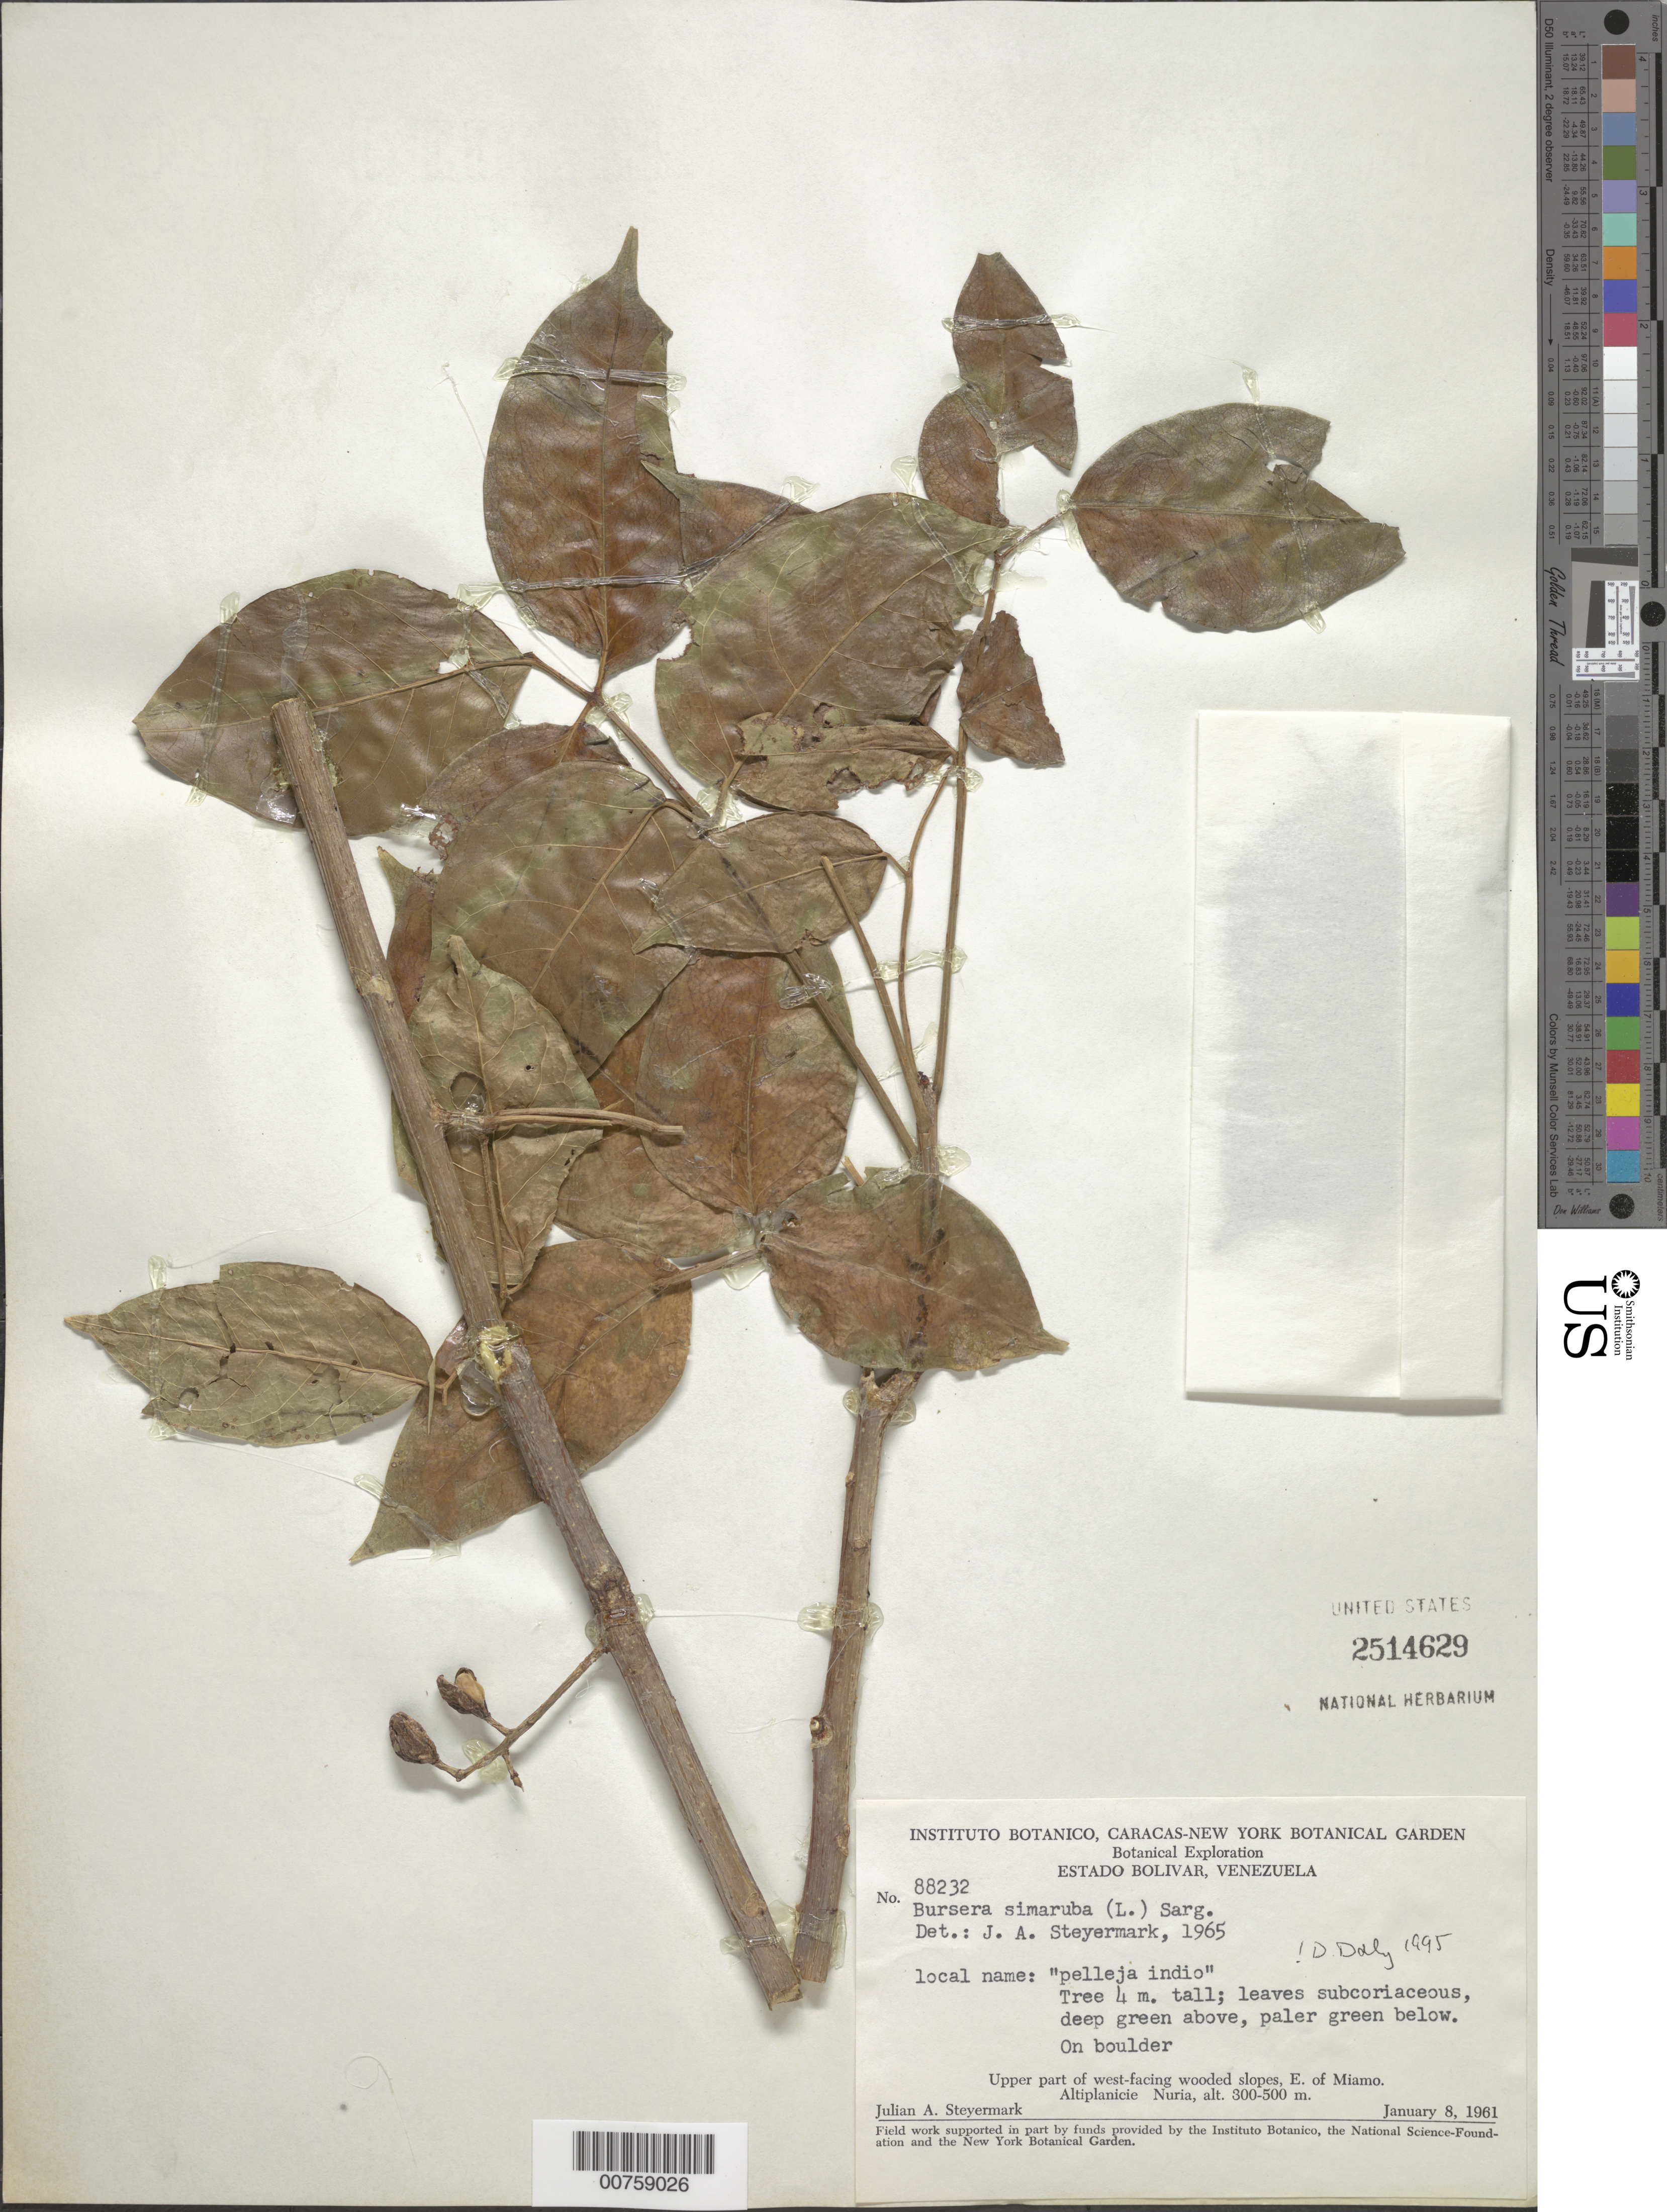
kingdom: Plantae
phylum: Tracheophyta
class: Magnoliopsida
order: Sapindales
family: Burseraceae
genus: Bursera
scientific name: Bursera simaruba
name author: (L.) Sarg.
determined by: Daly, D. C.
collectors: J. Steyermark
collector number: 88232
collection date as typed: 8-Jan-61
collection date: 1961-01-08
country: Venezuela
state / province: Bolívar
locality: Altiplanicie de Nuria, E of Miamo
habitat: Upper part of W-facing wooded slopes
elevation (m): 300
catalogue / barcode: US 2514629